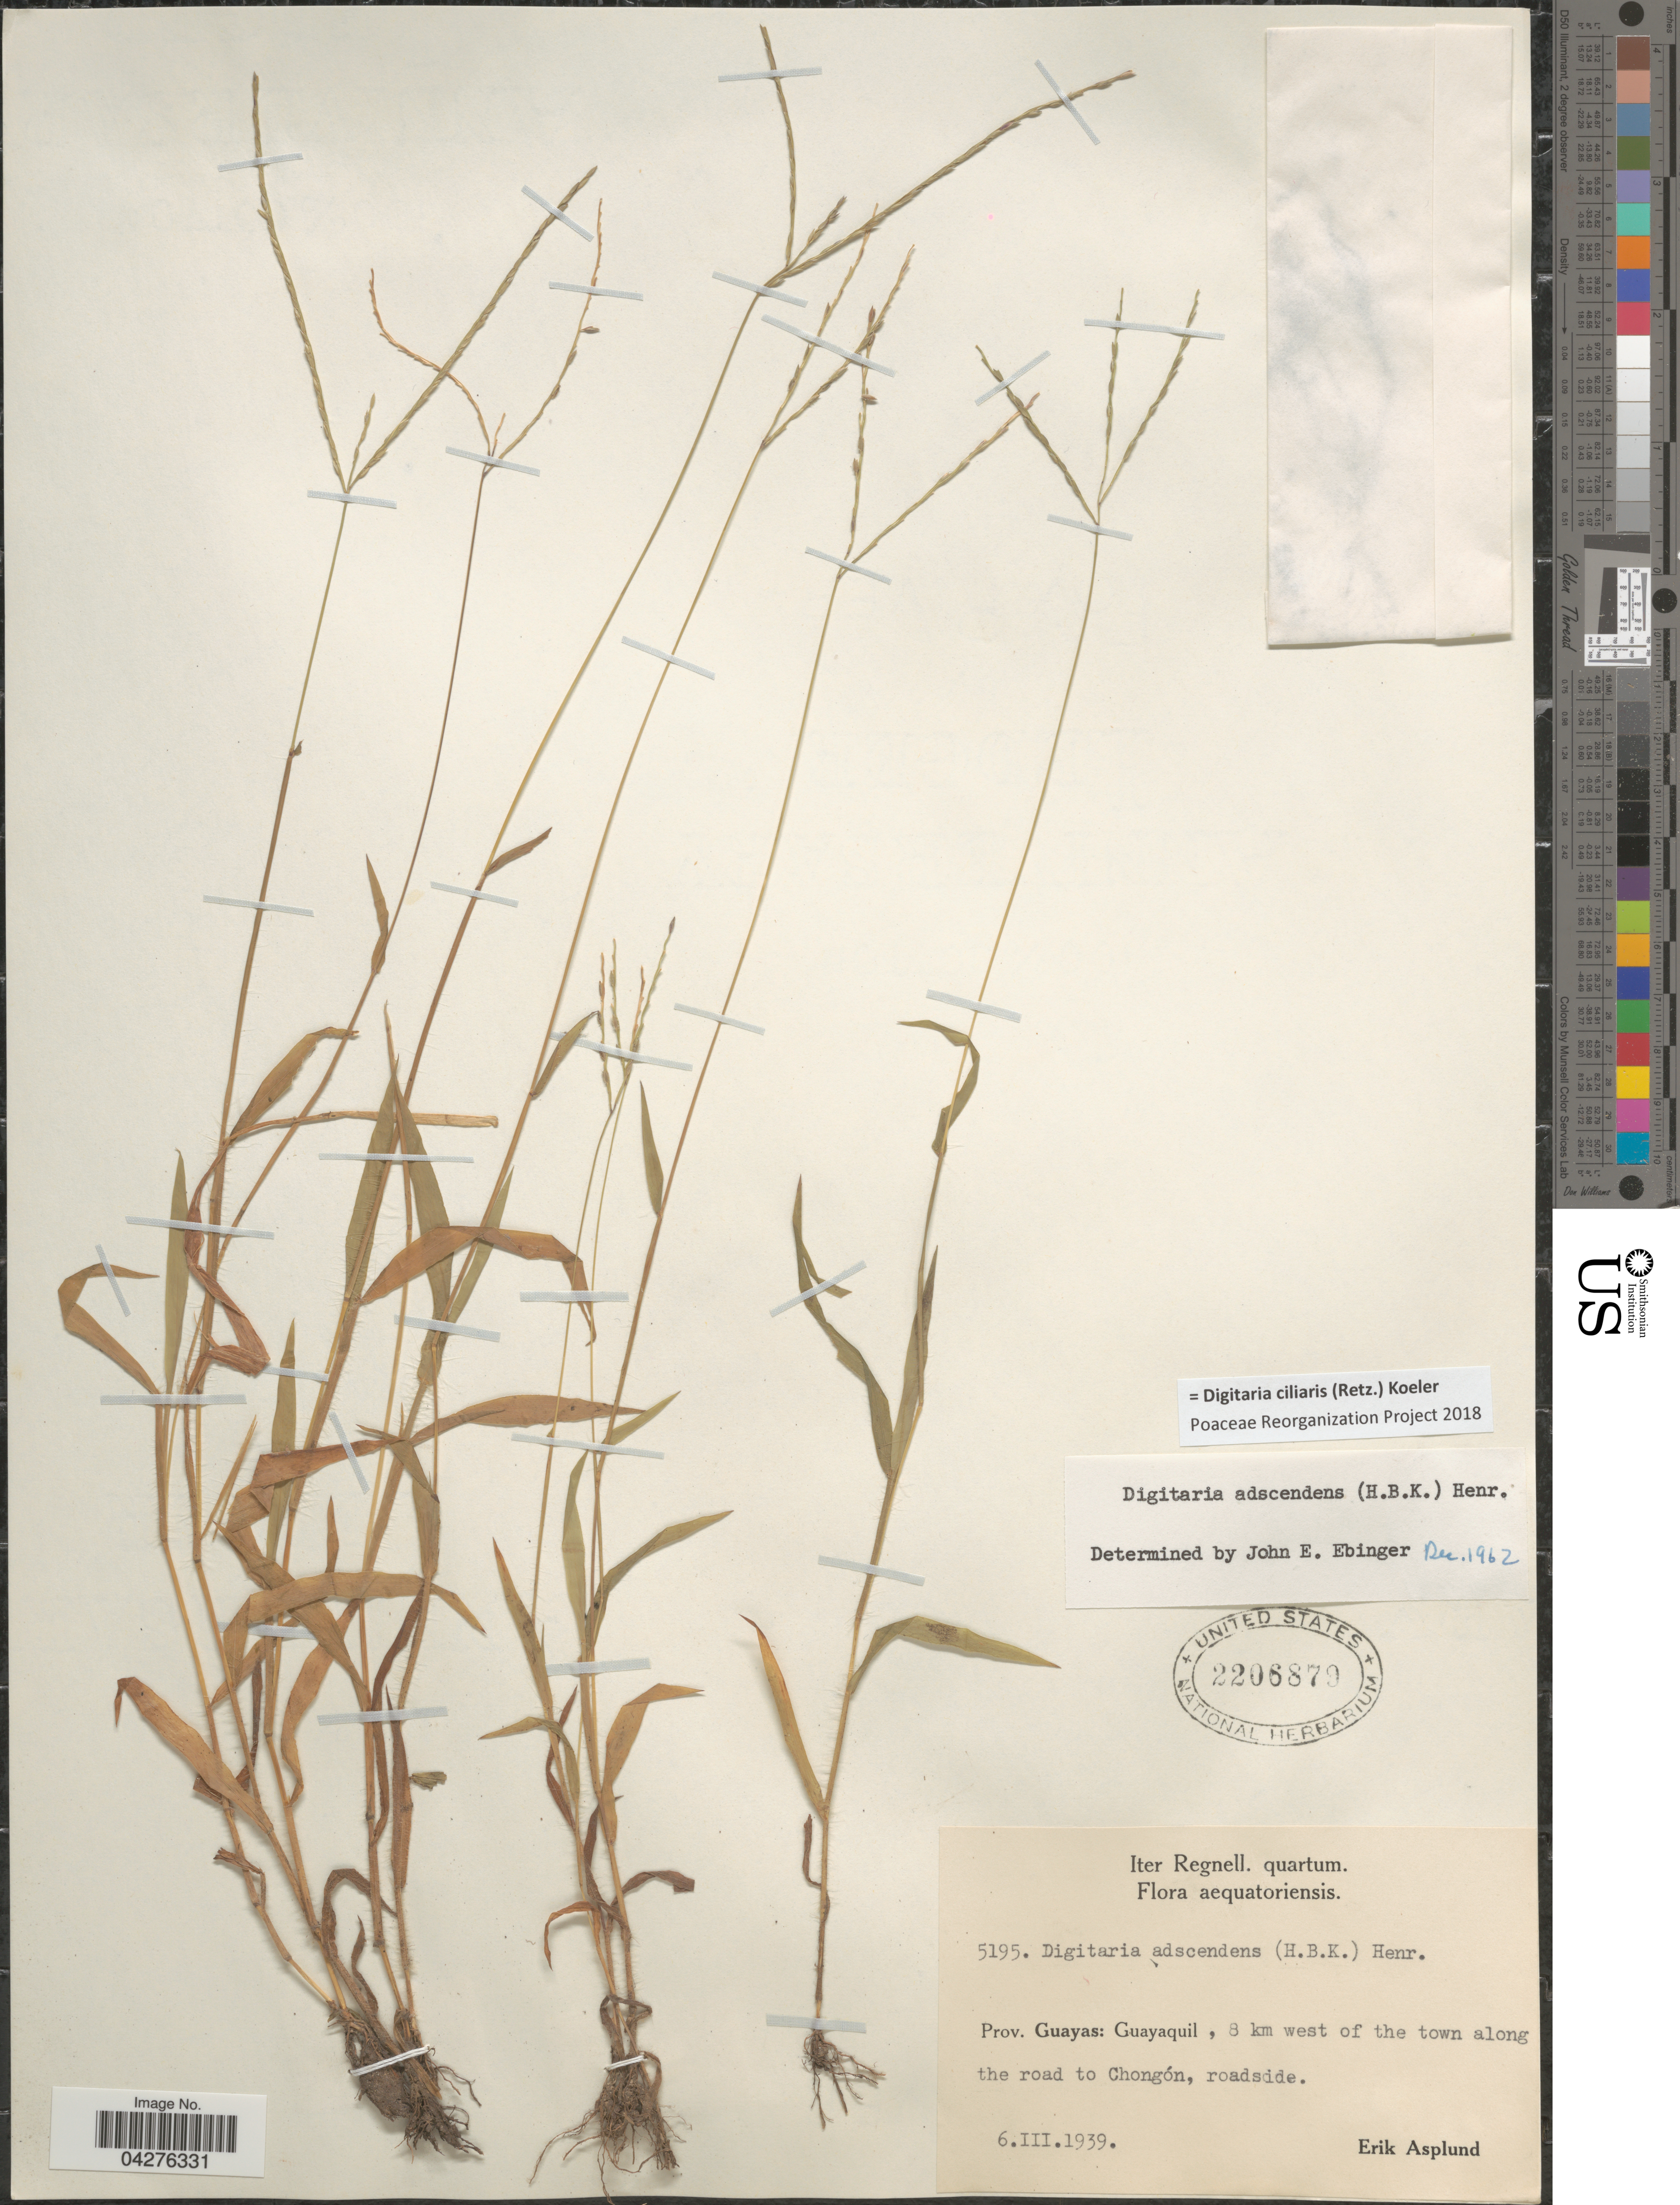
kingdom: Plantae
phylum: Tracheophyta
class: Liliopsida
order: Poales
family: Poaceae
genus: Digitaria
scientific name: Digitaria ciliaris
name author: (Retz.) Koeler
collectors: E. Asplund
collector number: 5195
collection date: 1939-03-06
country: Ecuador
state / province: Guayas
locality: Iter Regnell. quartum. Guayaquil, 8 km west of the town along the road to Chongón, roadside.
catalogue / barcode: US 2206879